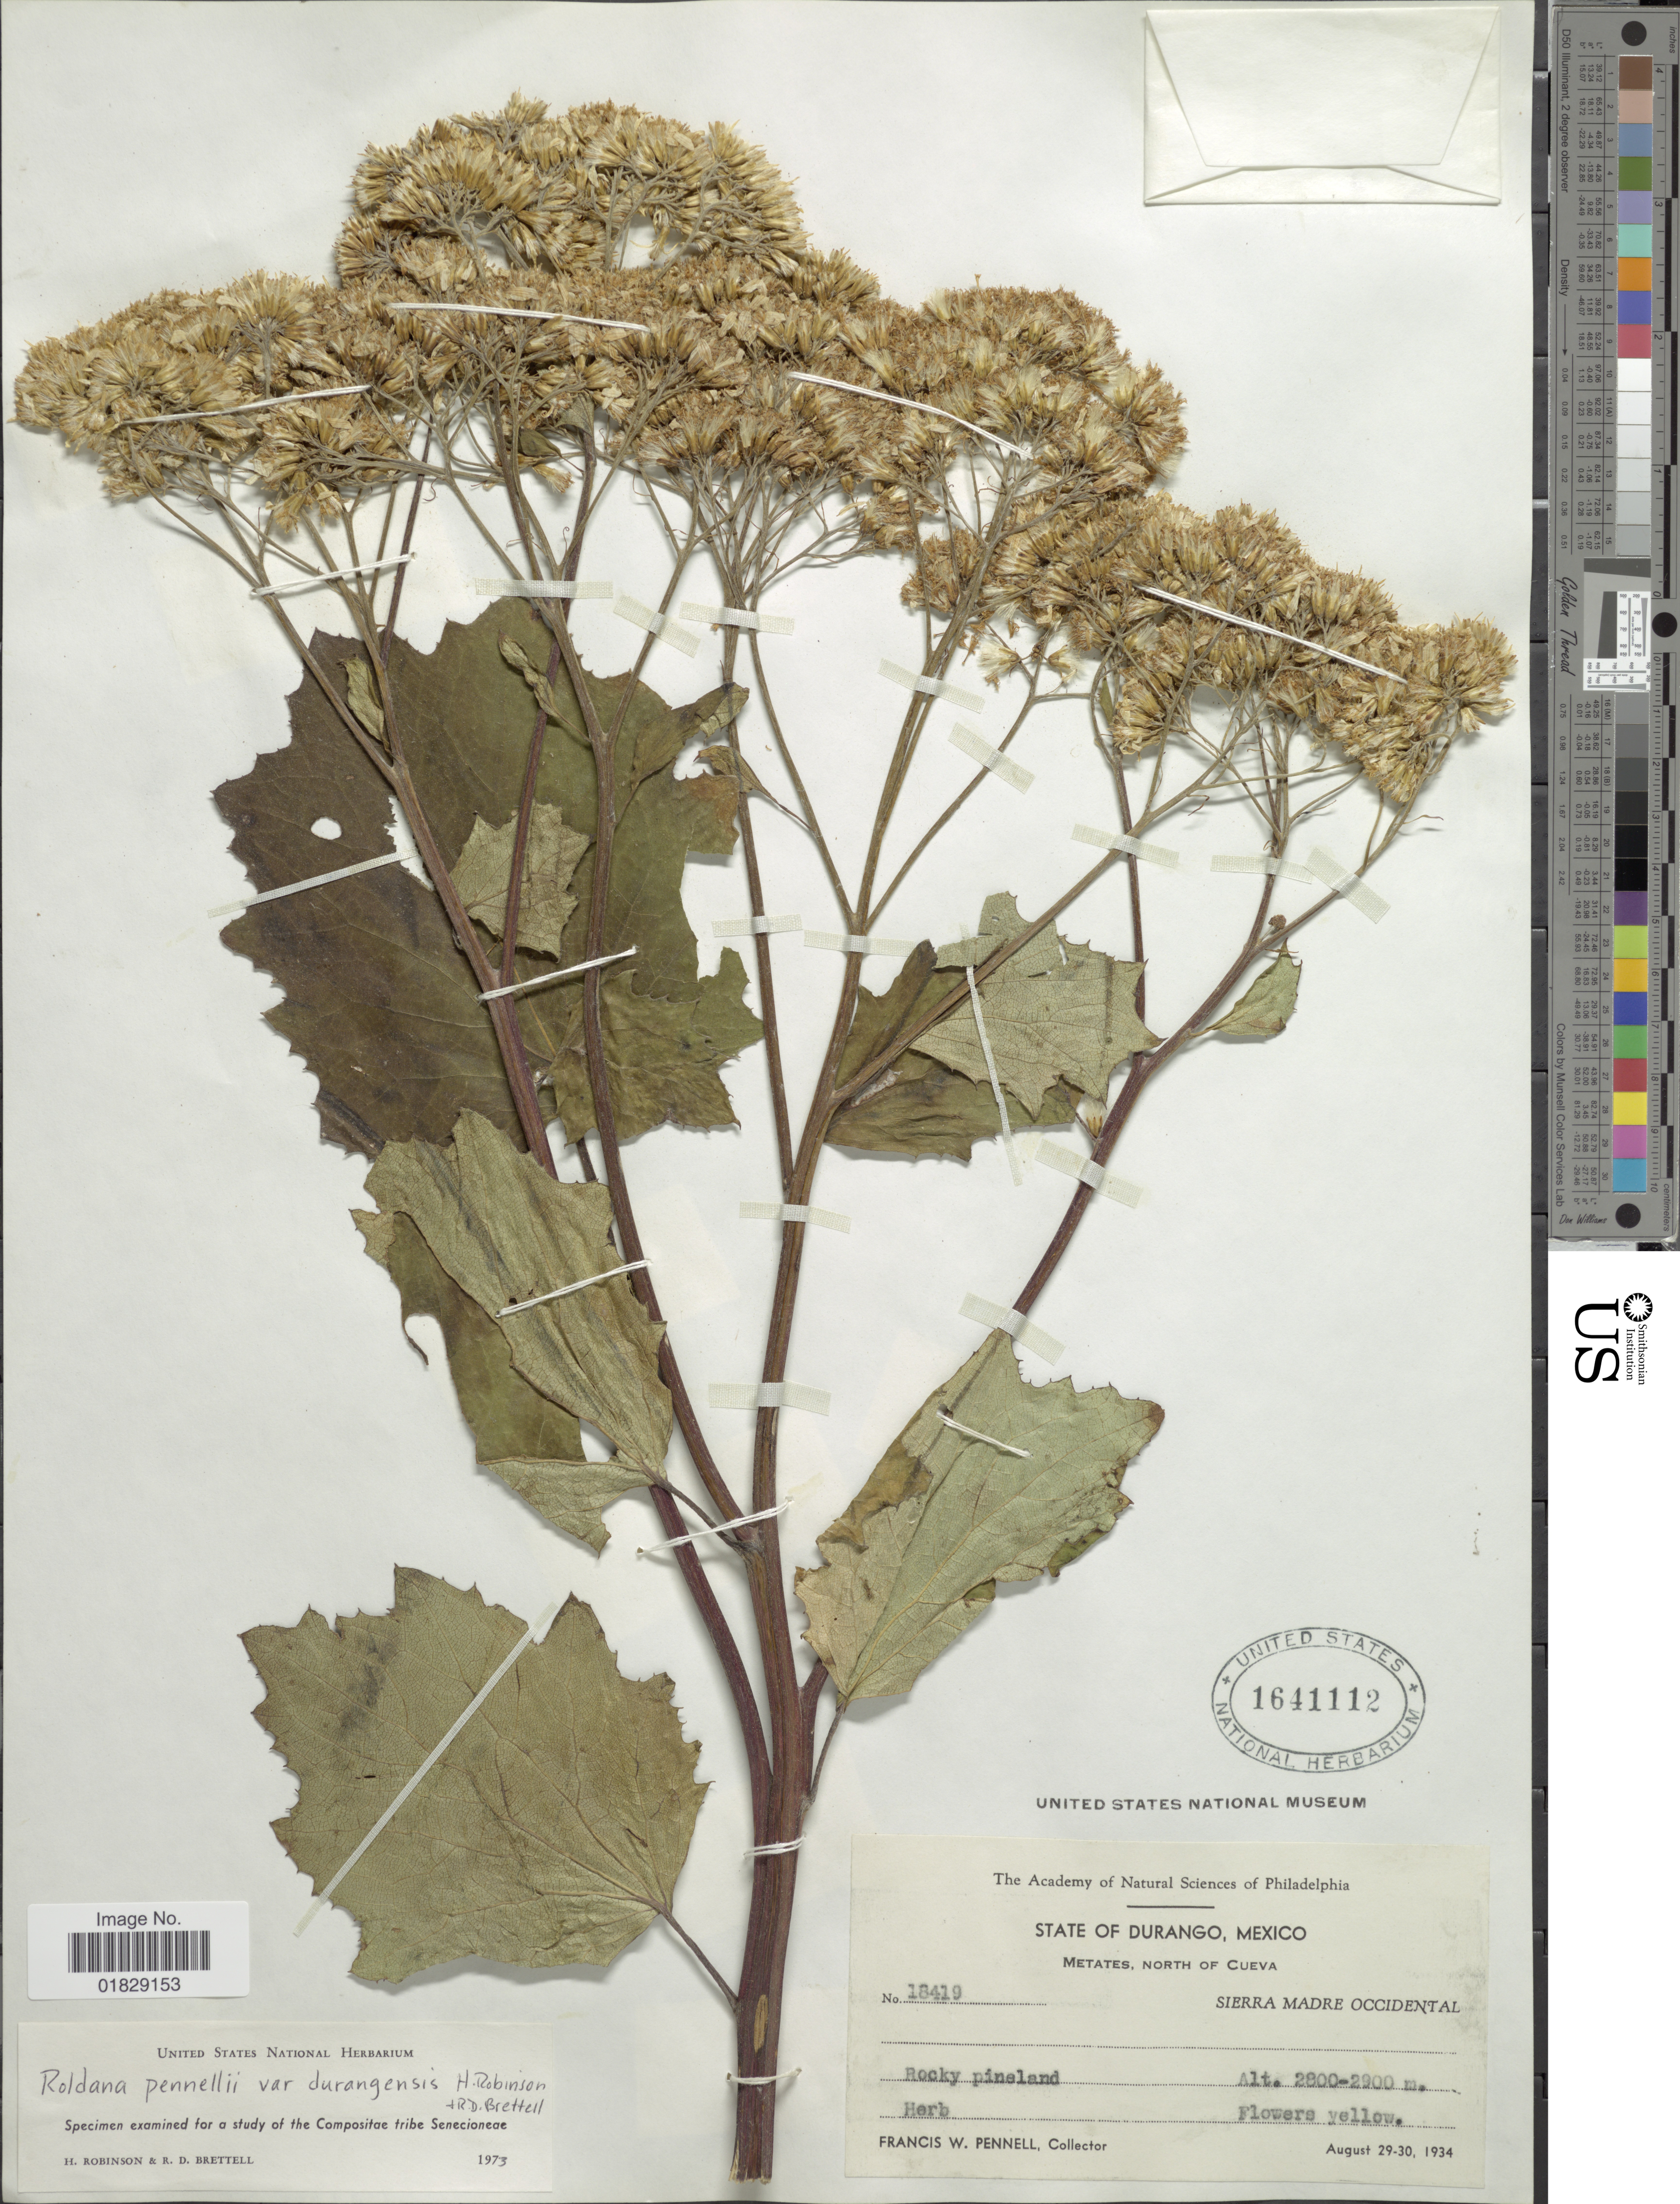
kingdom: Plantae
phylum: Tracheophyta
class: Magnoliopsida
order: Asterales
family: Asteraceae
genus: Roldana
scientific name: Roldana pennellii var. durangensis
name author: H. Rob. & Brettell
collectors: F. W. Pennell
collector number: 18419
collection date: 1934-08-29/1934-08-30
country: Mexico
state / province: Durango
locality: State of Durango, Mexico. Metates, North of Cueva. Sierra Madre Occidental. Rocky pineland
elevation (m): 2800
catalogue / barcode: US 1641112